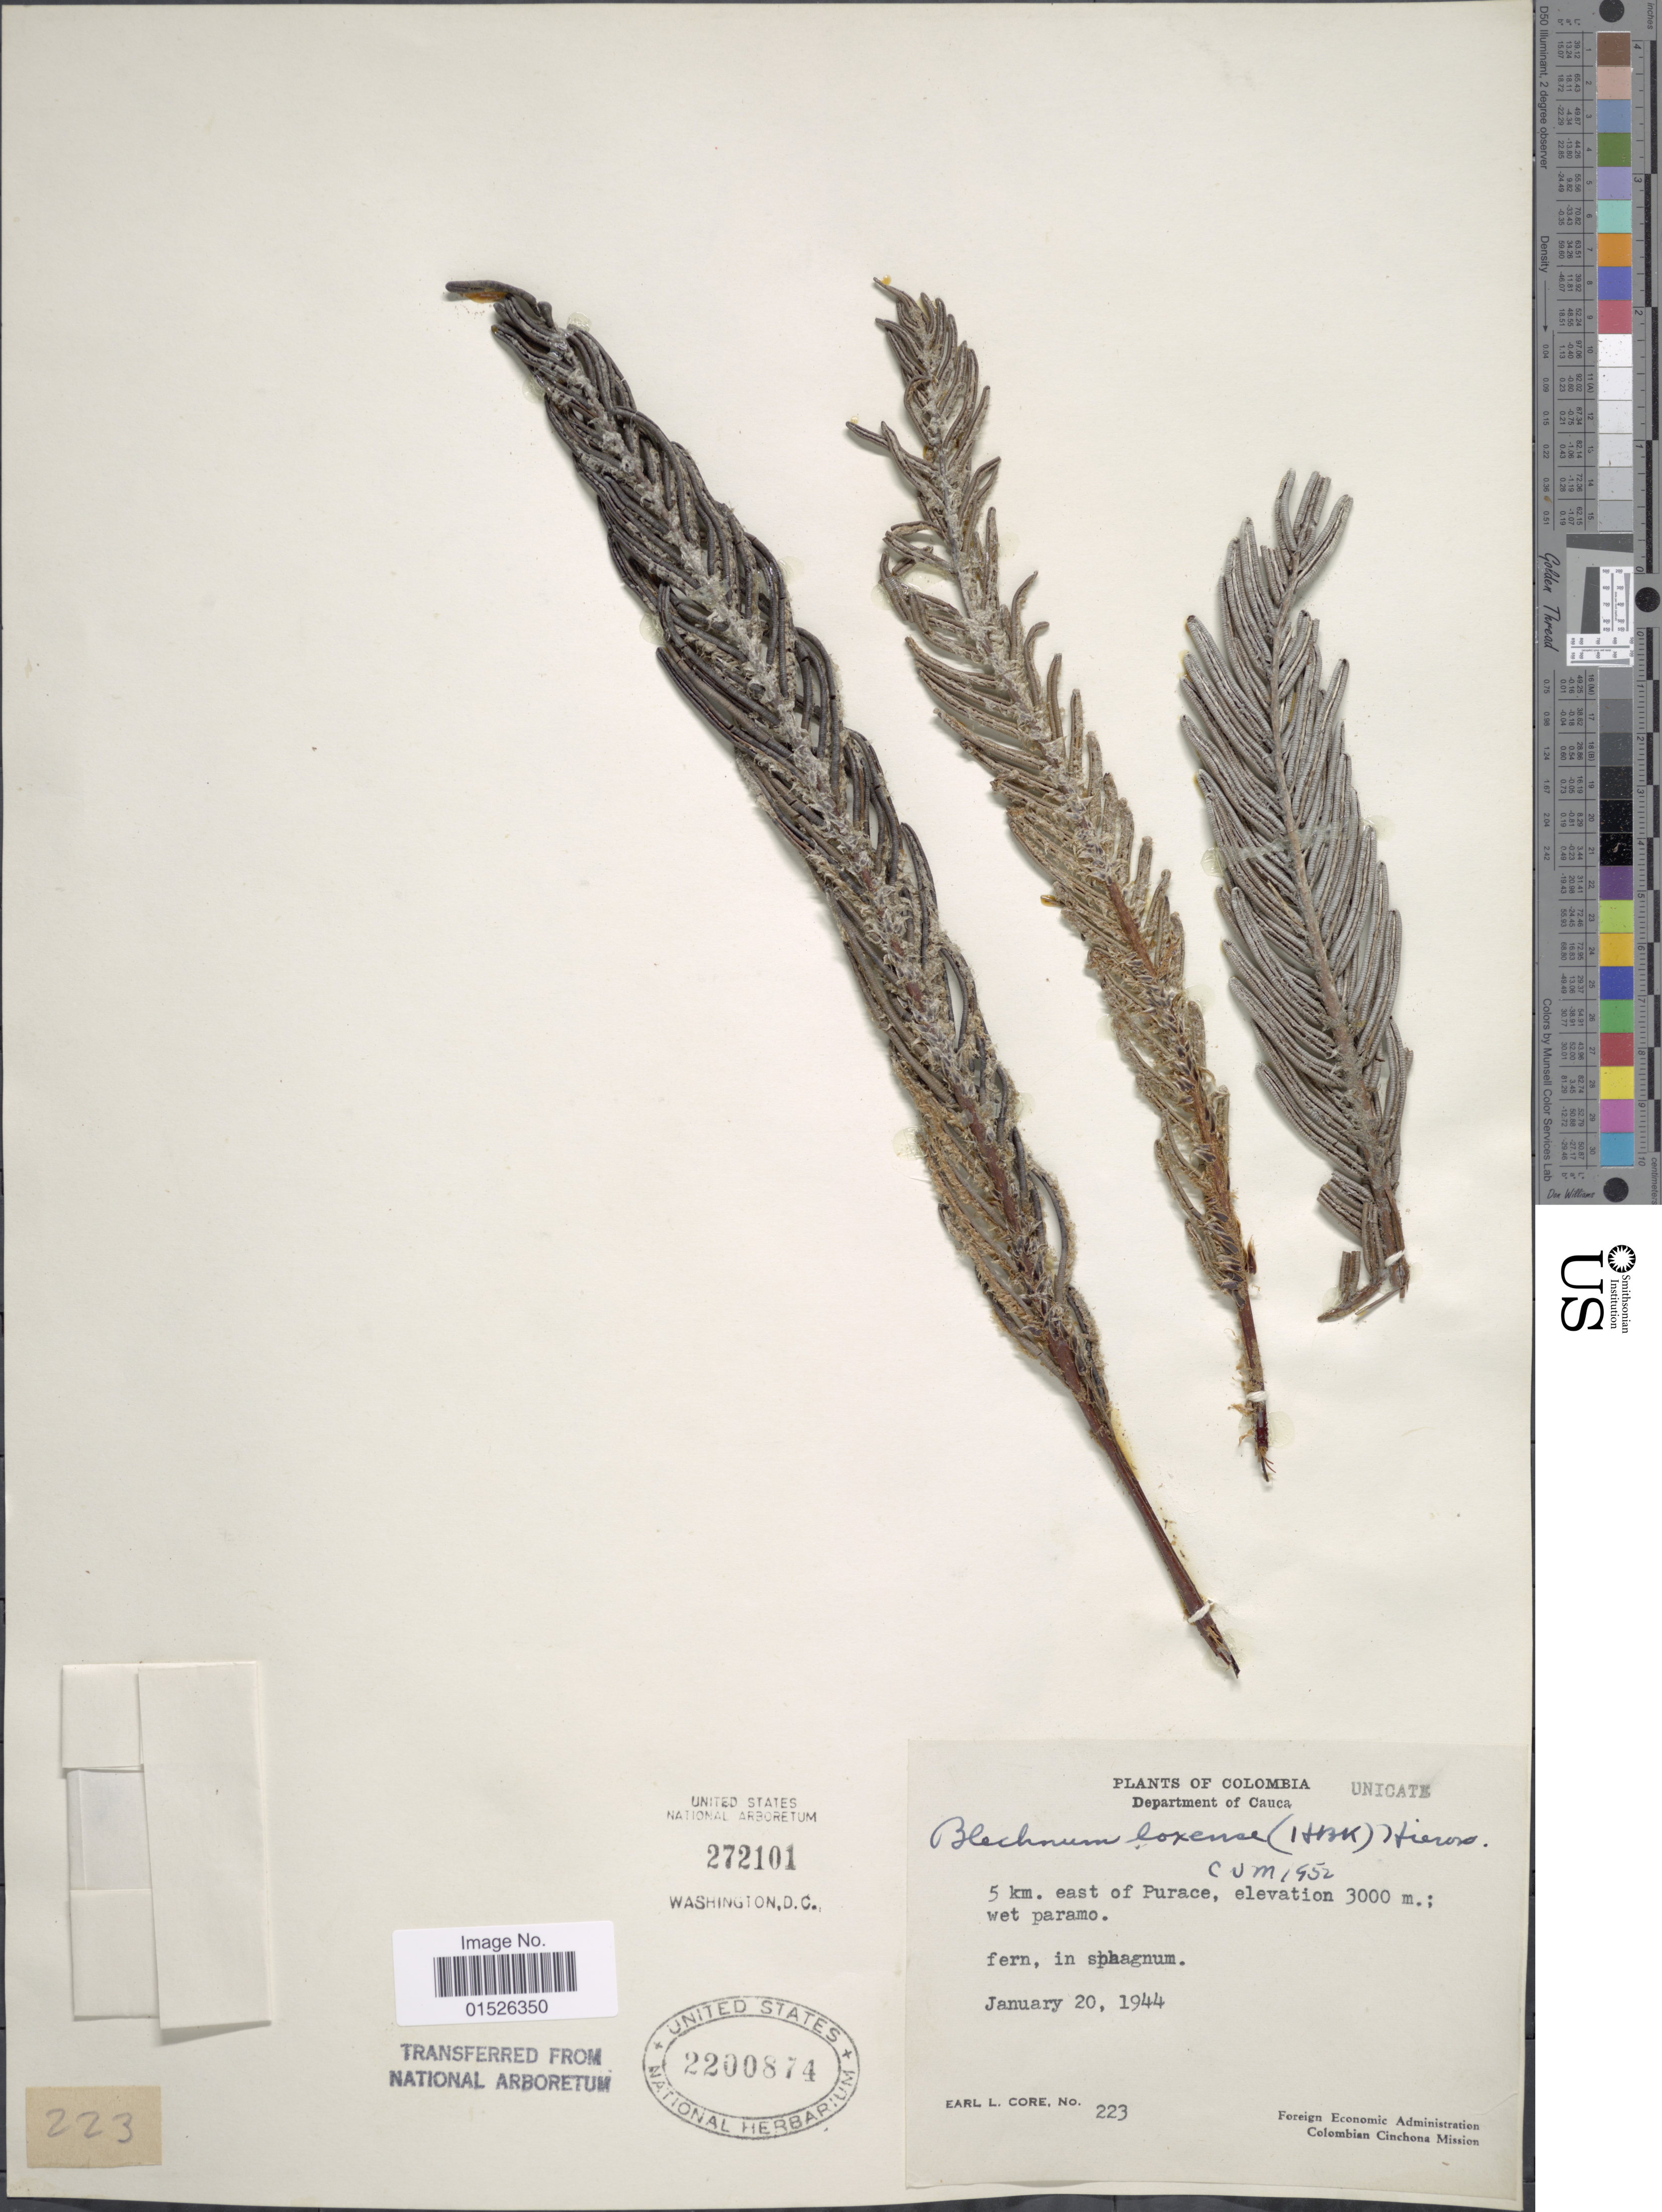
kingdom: Plantae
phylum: Tracheophyta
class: Polypodiopsida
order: Polypodiales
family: Blechnaceae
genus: Blechnum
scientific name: Blechnum loxense var. stenophyllum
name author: (Klotzsch) Lellinger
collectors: E. L. Core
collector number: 223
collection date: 1944-01-20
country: Colombia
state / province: Cauca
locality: Colombia, Department of Cauca, 5 km. east of Purace.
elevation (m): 3000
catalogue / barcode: US 2200874